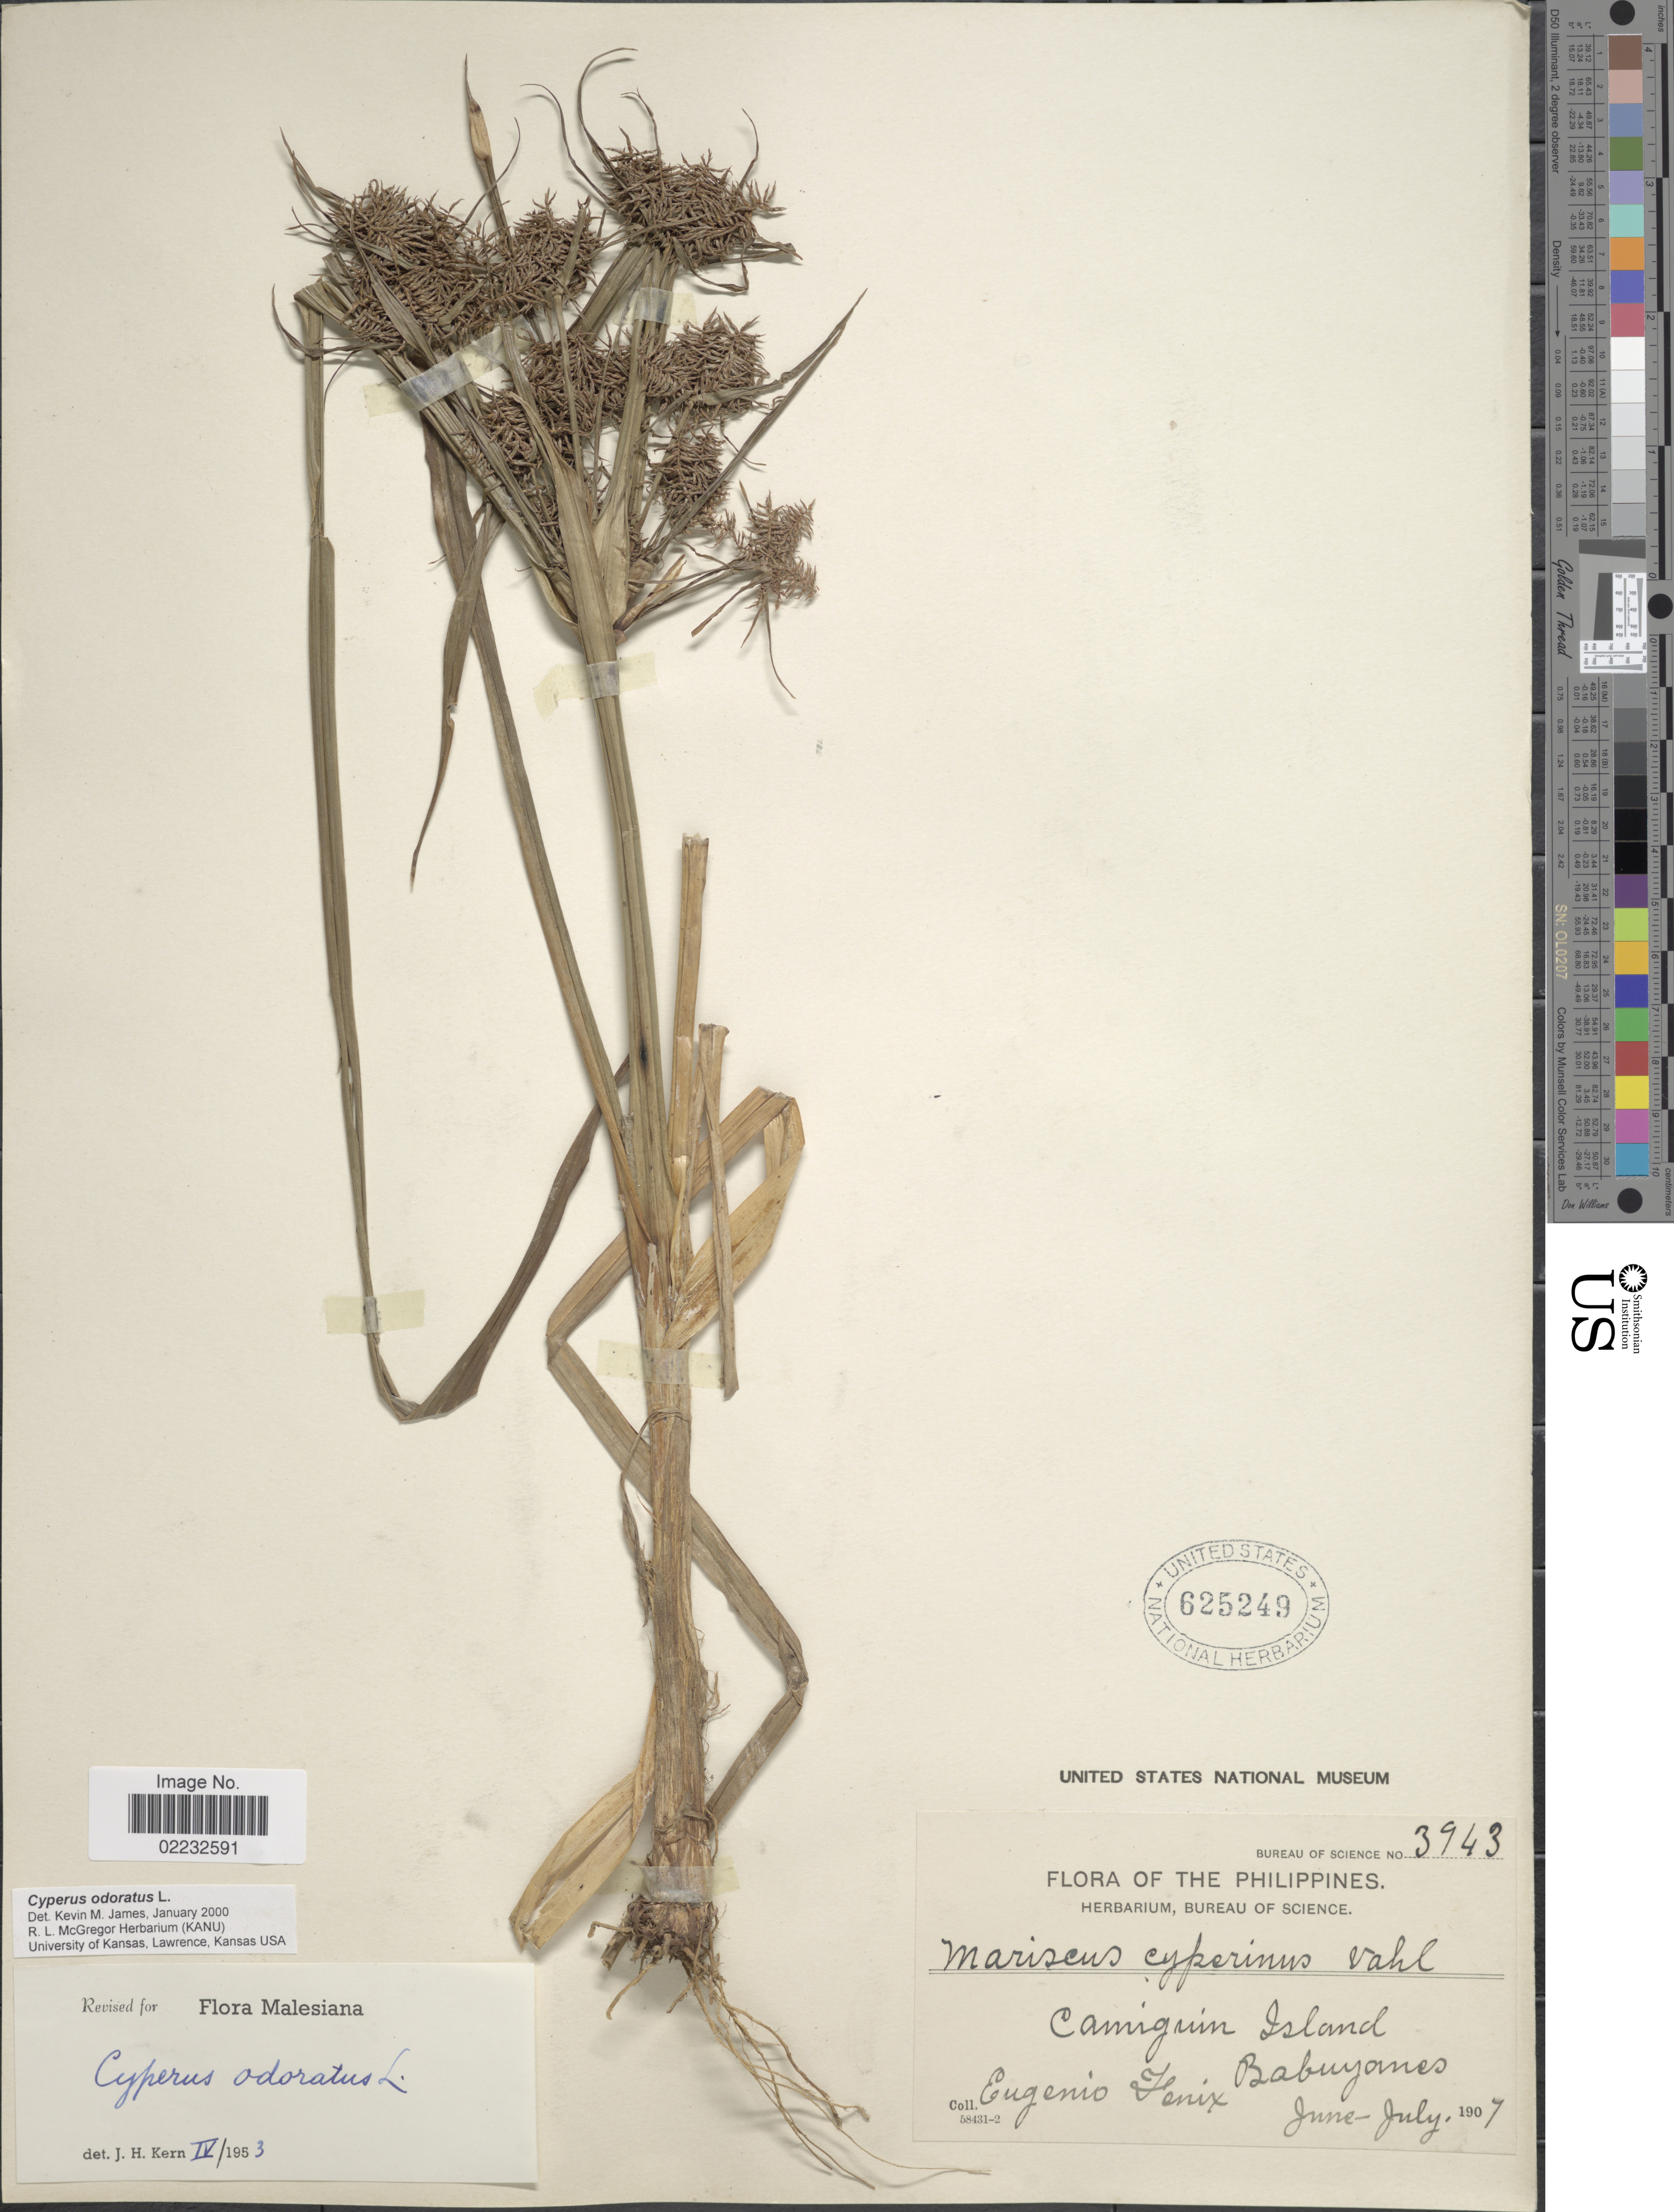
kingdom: Plantae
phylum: Tracheophyta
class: Liliopsida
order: Poales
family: Cyperaceae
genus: Cyperus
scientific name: Cyperus odoratus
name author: L.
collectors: E. Fénix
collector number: Bureau of Science 3943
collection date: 1907-06/1907-07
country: Philippines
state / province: Northern Mindanao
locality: Camiguin Island. Babuyanes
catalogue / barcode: US 625249